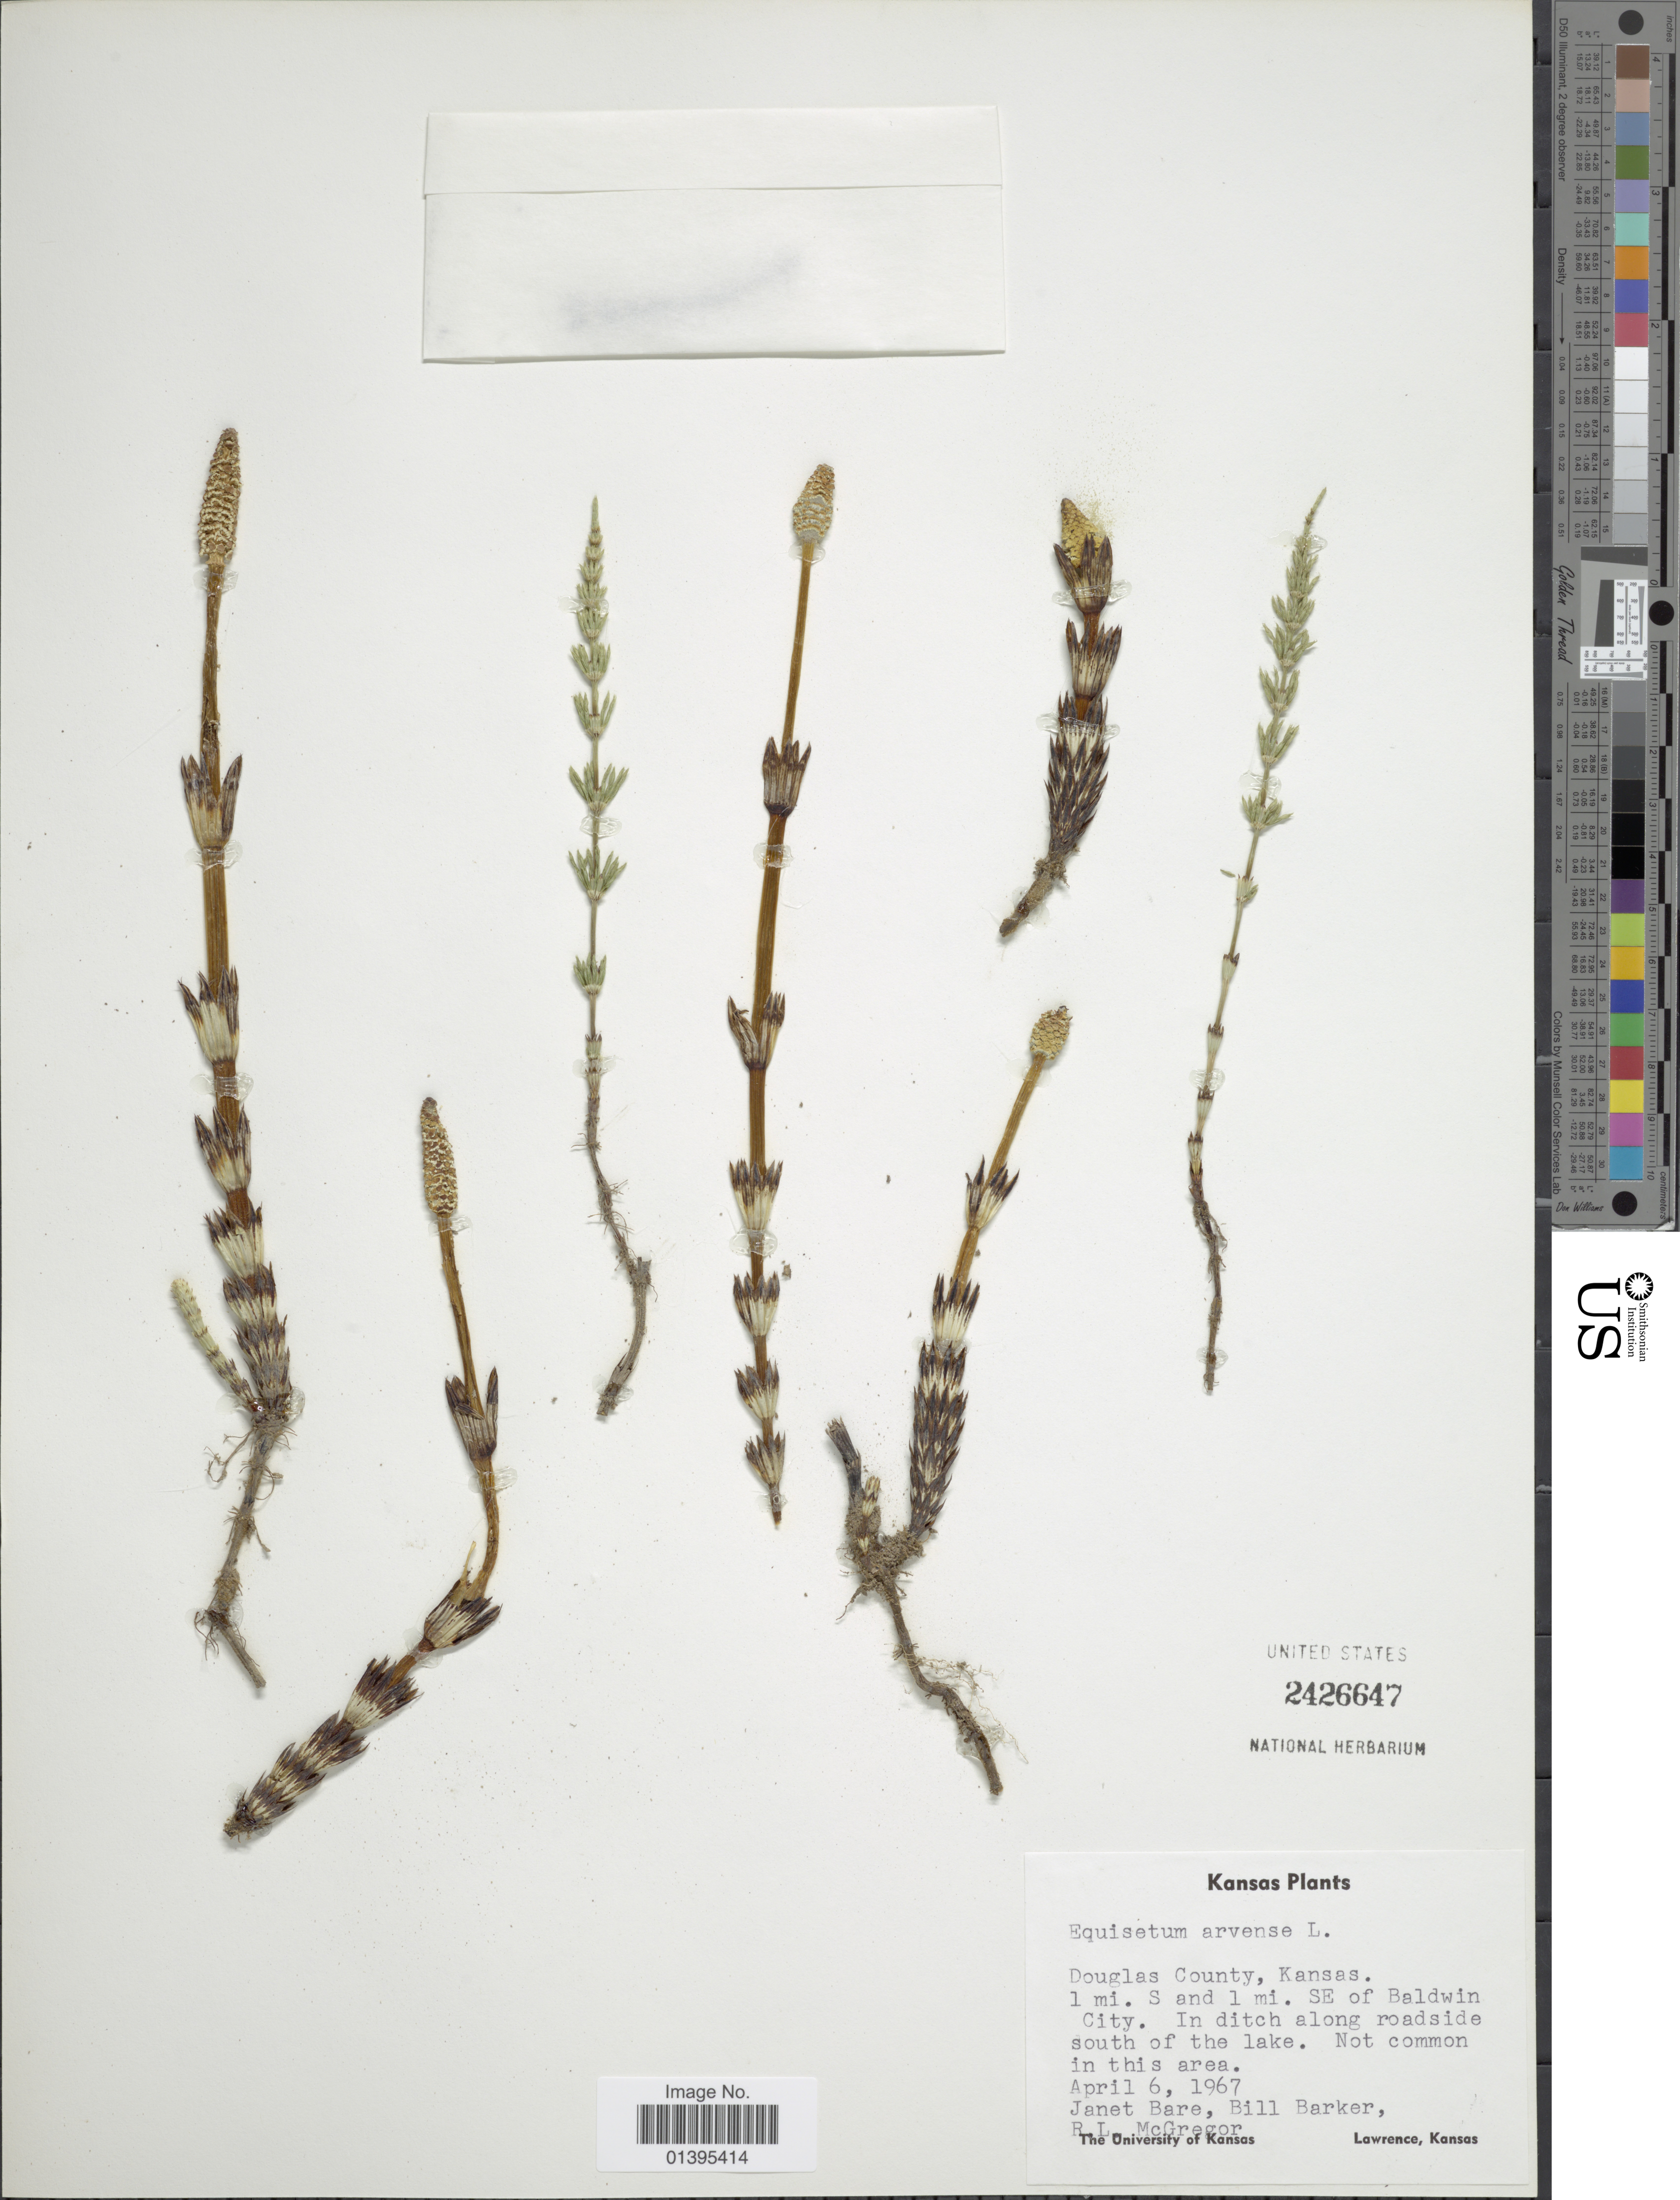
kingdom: Plantae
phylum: Tracheophyta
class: Polypodiopsida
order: Equisetales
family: Equisetaceae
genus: Equisetum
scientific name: Equisetum arvense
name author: L.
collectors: J. Baré, B. Barker & R. McGregor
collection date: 1967-04-06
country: United States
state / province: Kansas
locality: Douglas County, 1 mi. S and 1 mi. SE of Baldwin City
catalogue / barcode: US 2426647